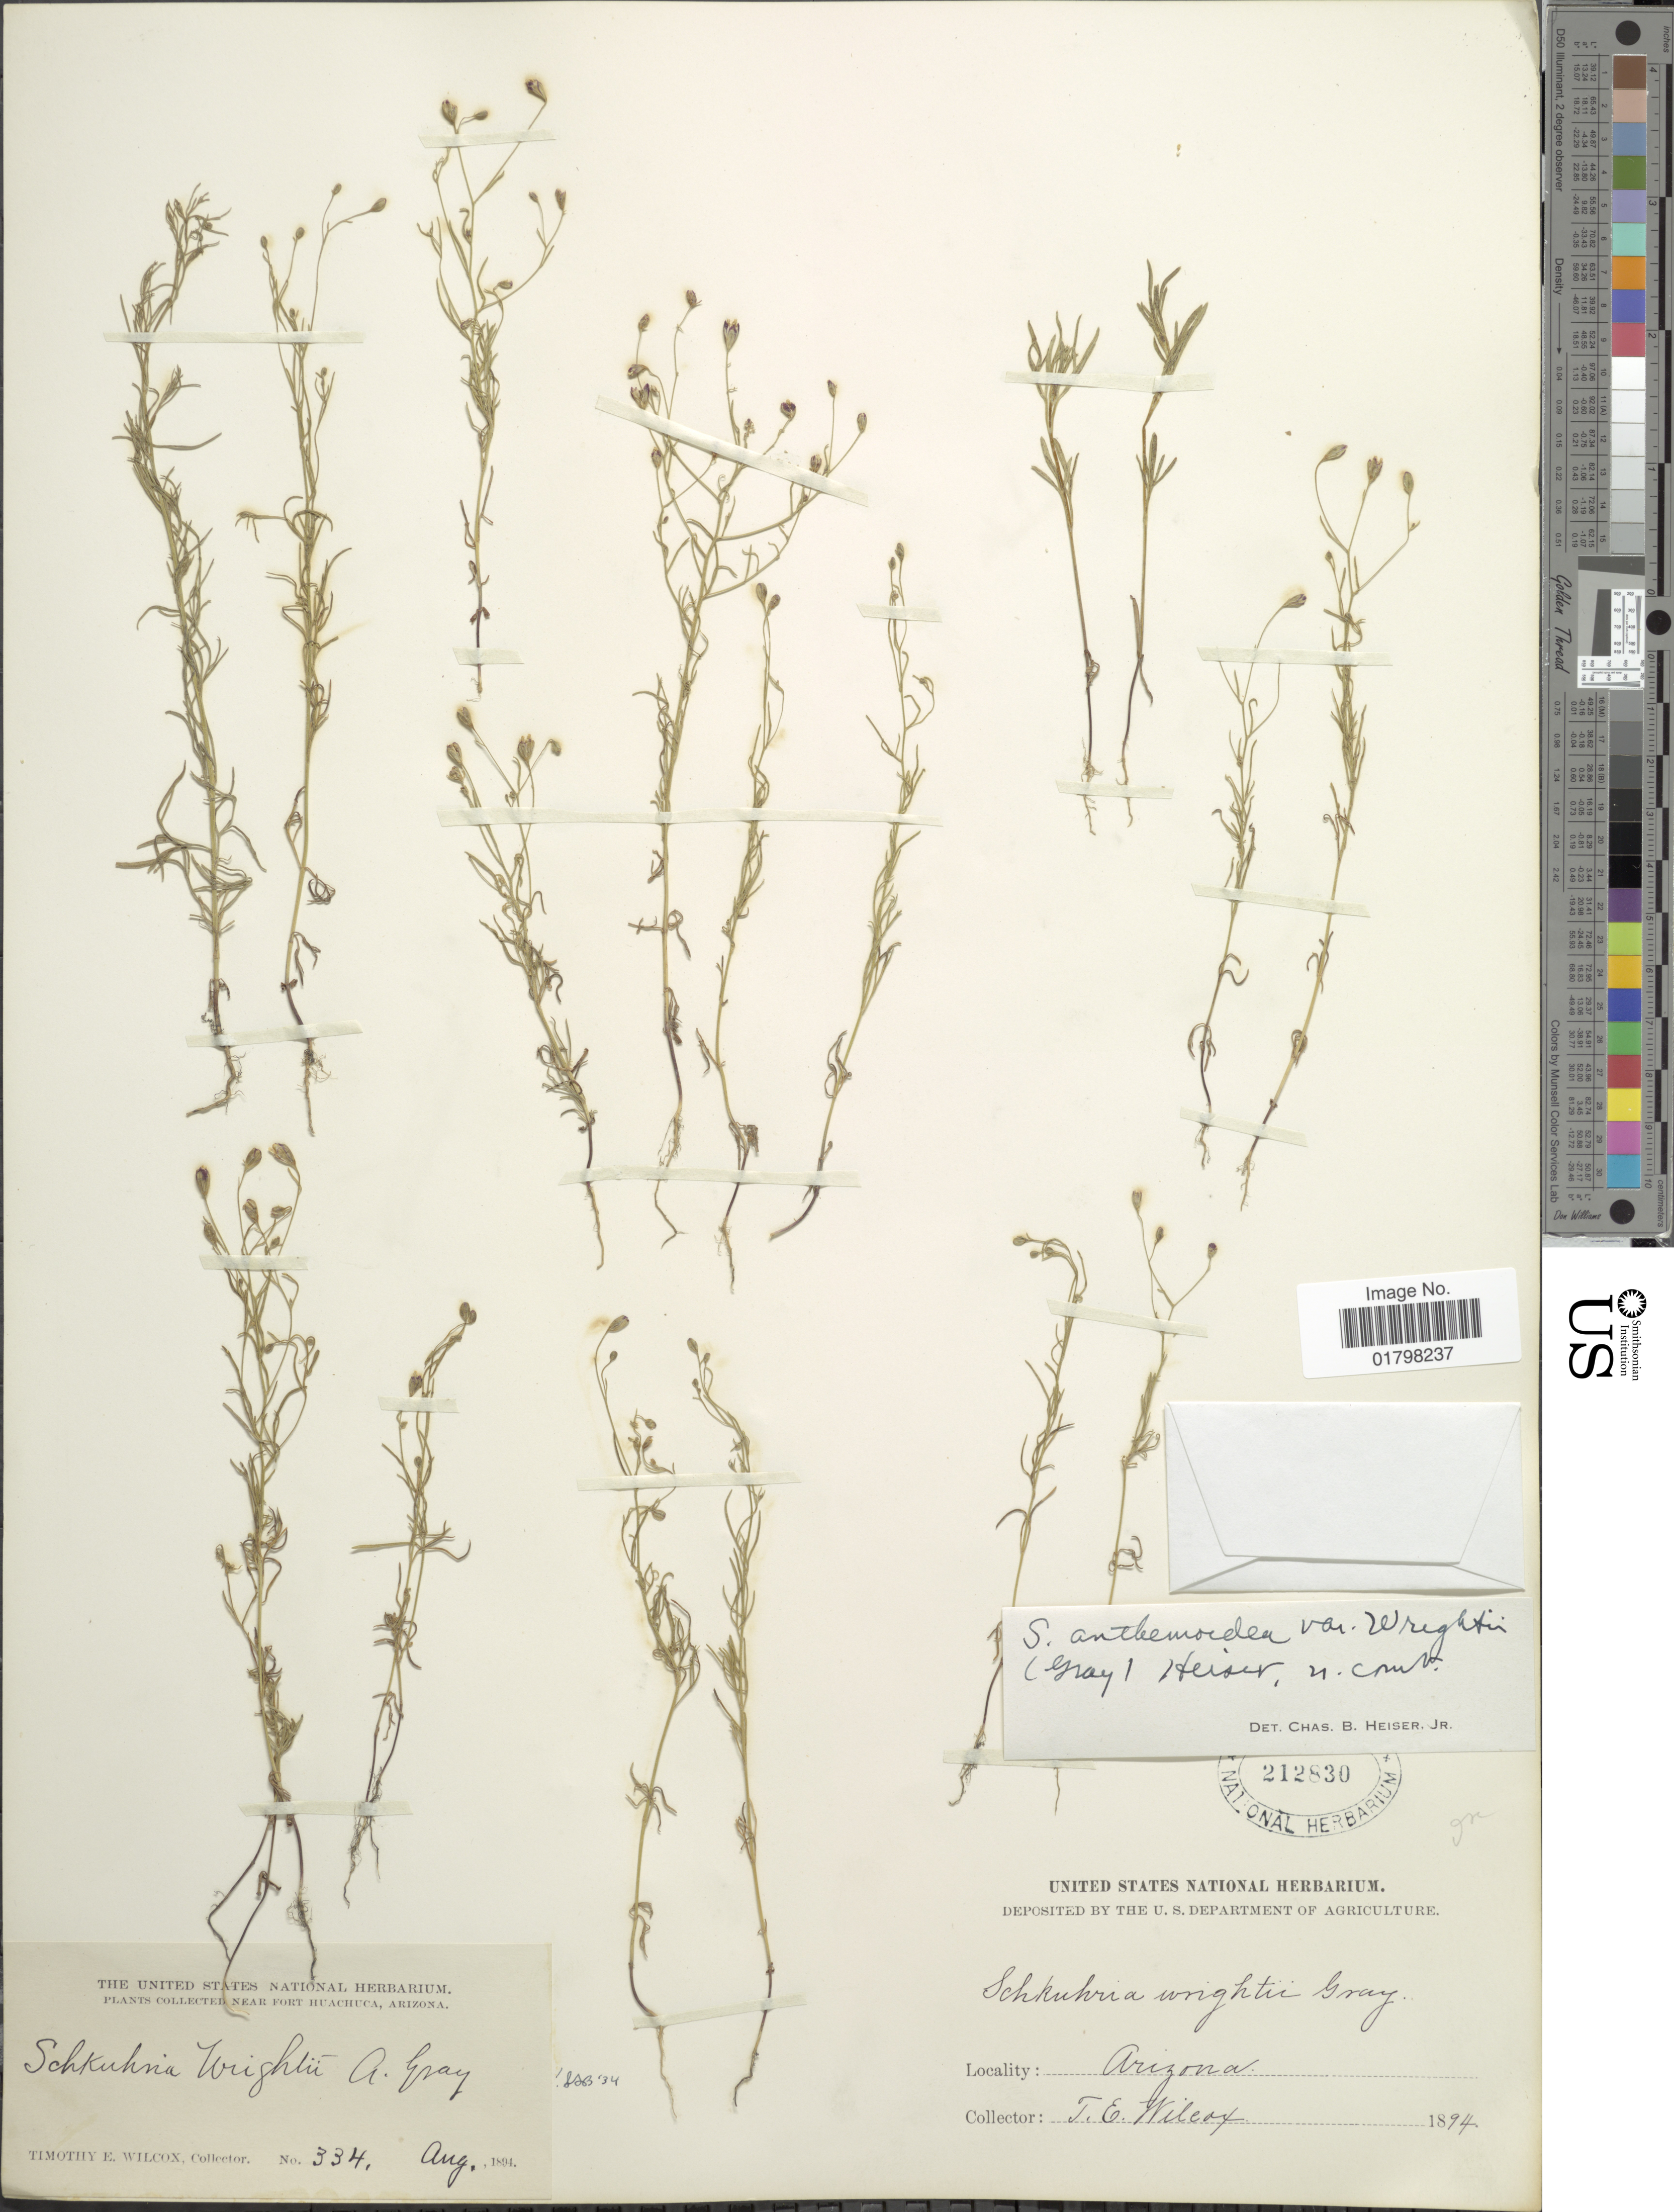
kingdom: Plantae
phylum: Tracheophyta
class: Magnoliopsida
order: Asterales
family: Asteraceae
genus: Schkuhria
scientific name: Schkuhria wislizeni var. wrightii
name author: (A. Gray) S.F. Blake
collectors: T. E. Wilcox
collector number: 334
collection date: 1894-08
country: United States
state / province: Arizona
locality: Near Port Huachuca, Arizona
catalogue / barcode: US 212830